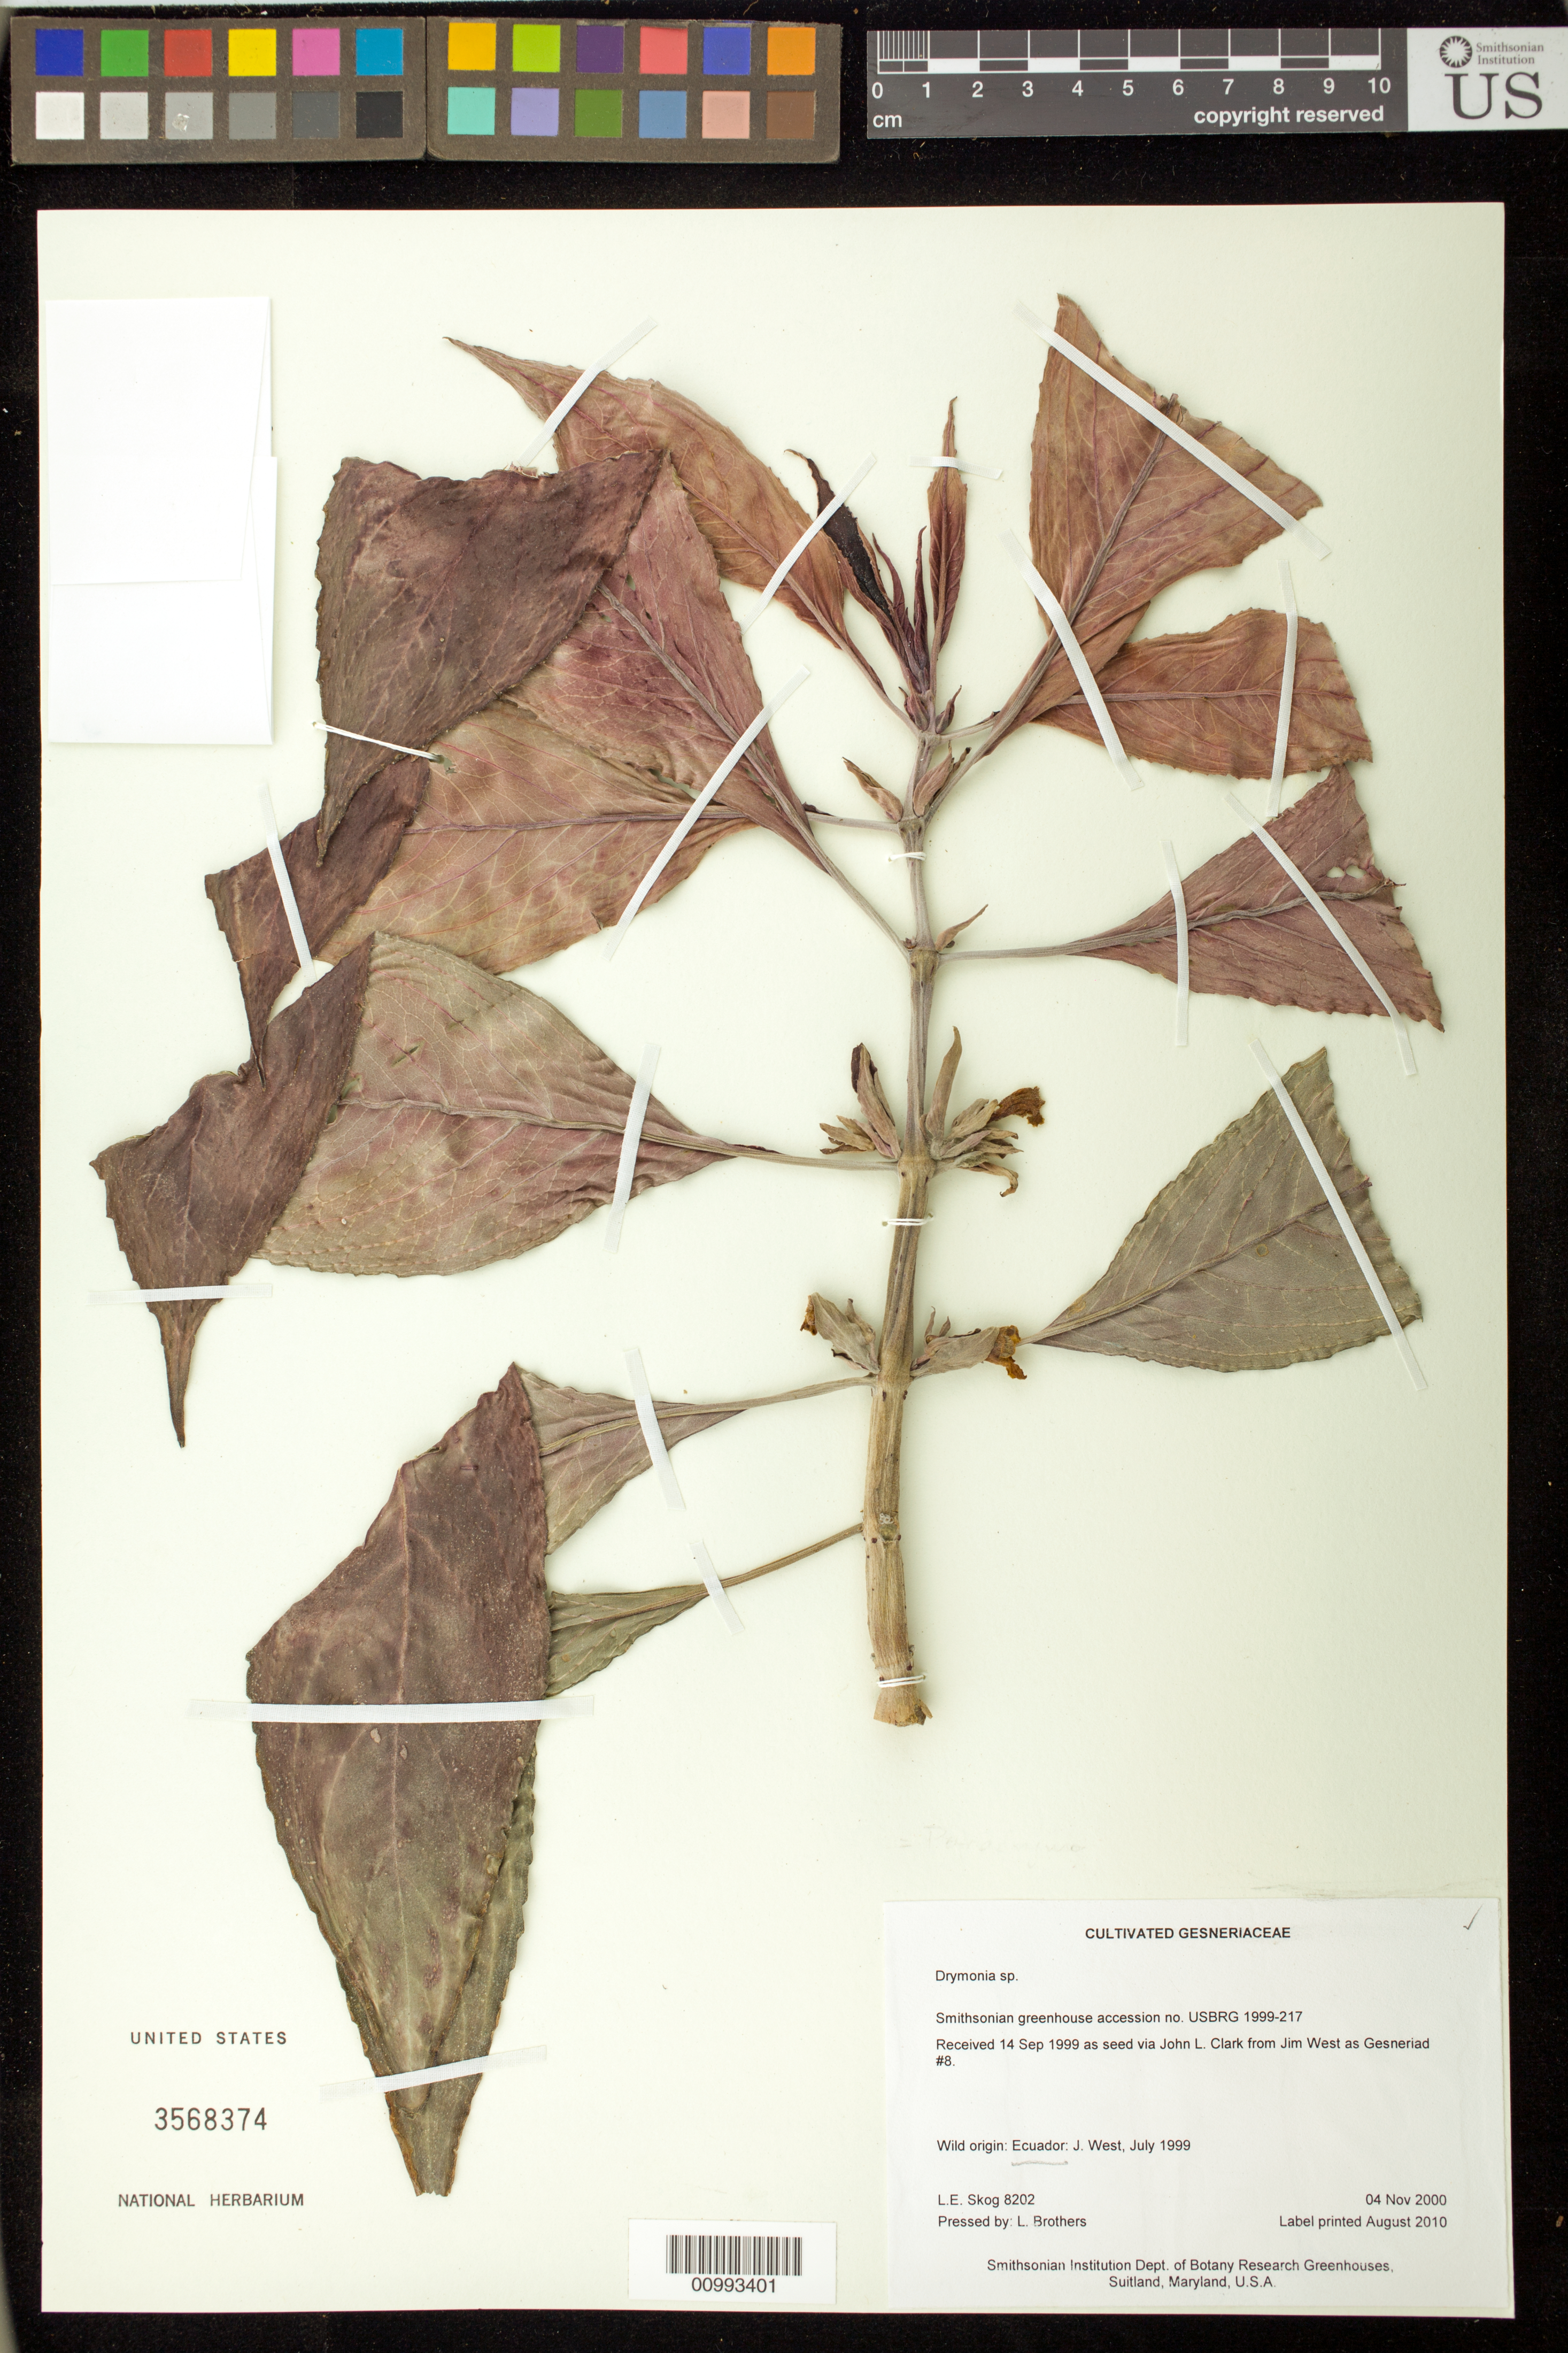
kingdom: Plantae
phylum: Tracheophyta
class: Magnoliopsida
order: Lamiales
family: Gesneriaceae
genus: Drymonia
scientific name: Drymonia sp.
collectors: L. E. Skog & L. Brothers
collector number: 8202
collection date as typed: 04 Nov 2000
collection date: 2000-11-04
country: Ecuador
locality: Smithsonian Institution Dept. of Botany Research Greenhouses, Suitland, Maryland, U.S.A.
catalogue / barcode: US 3568374